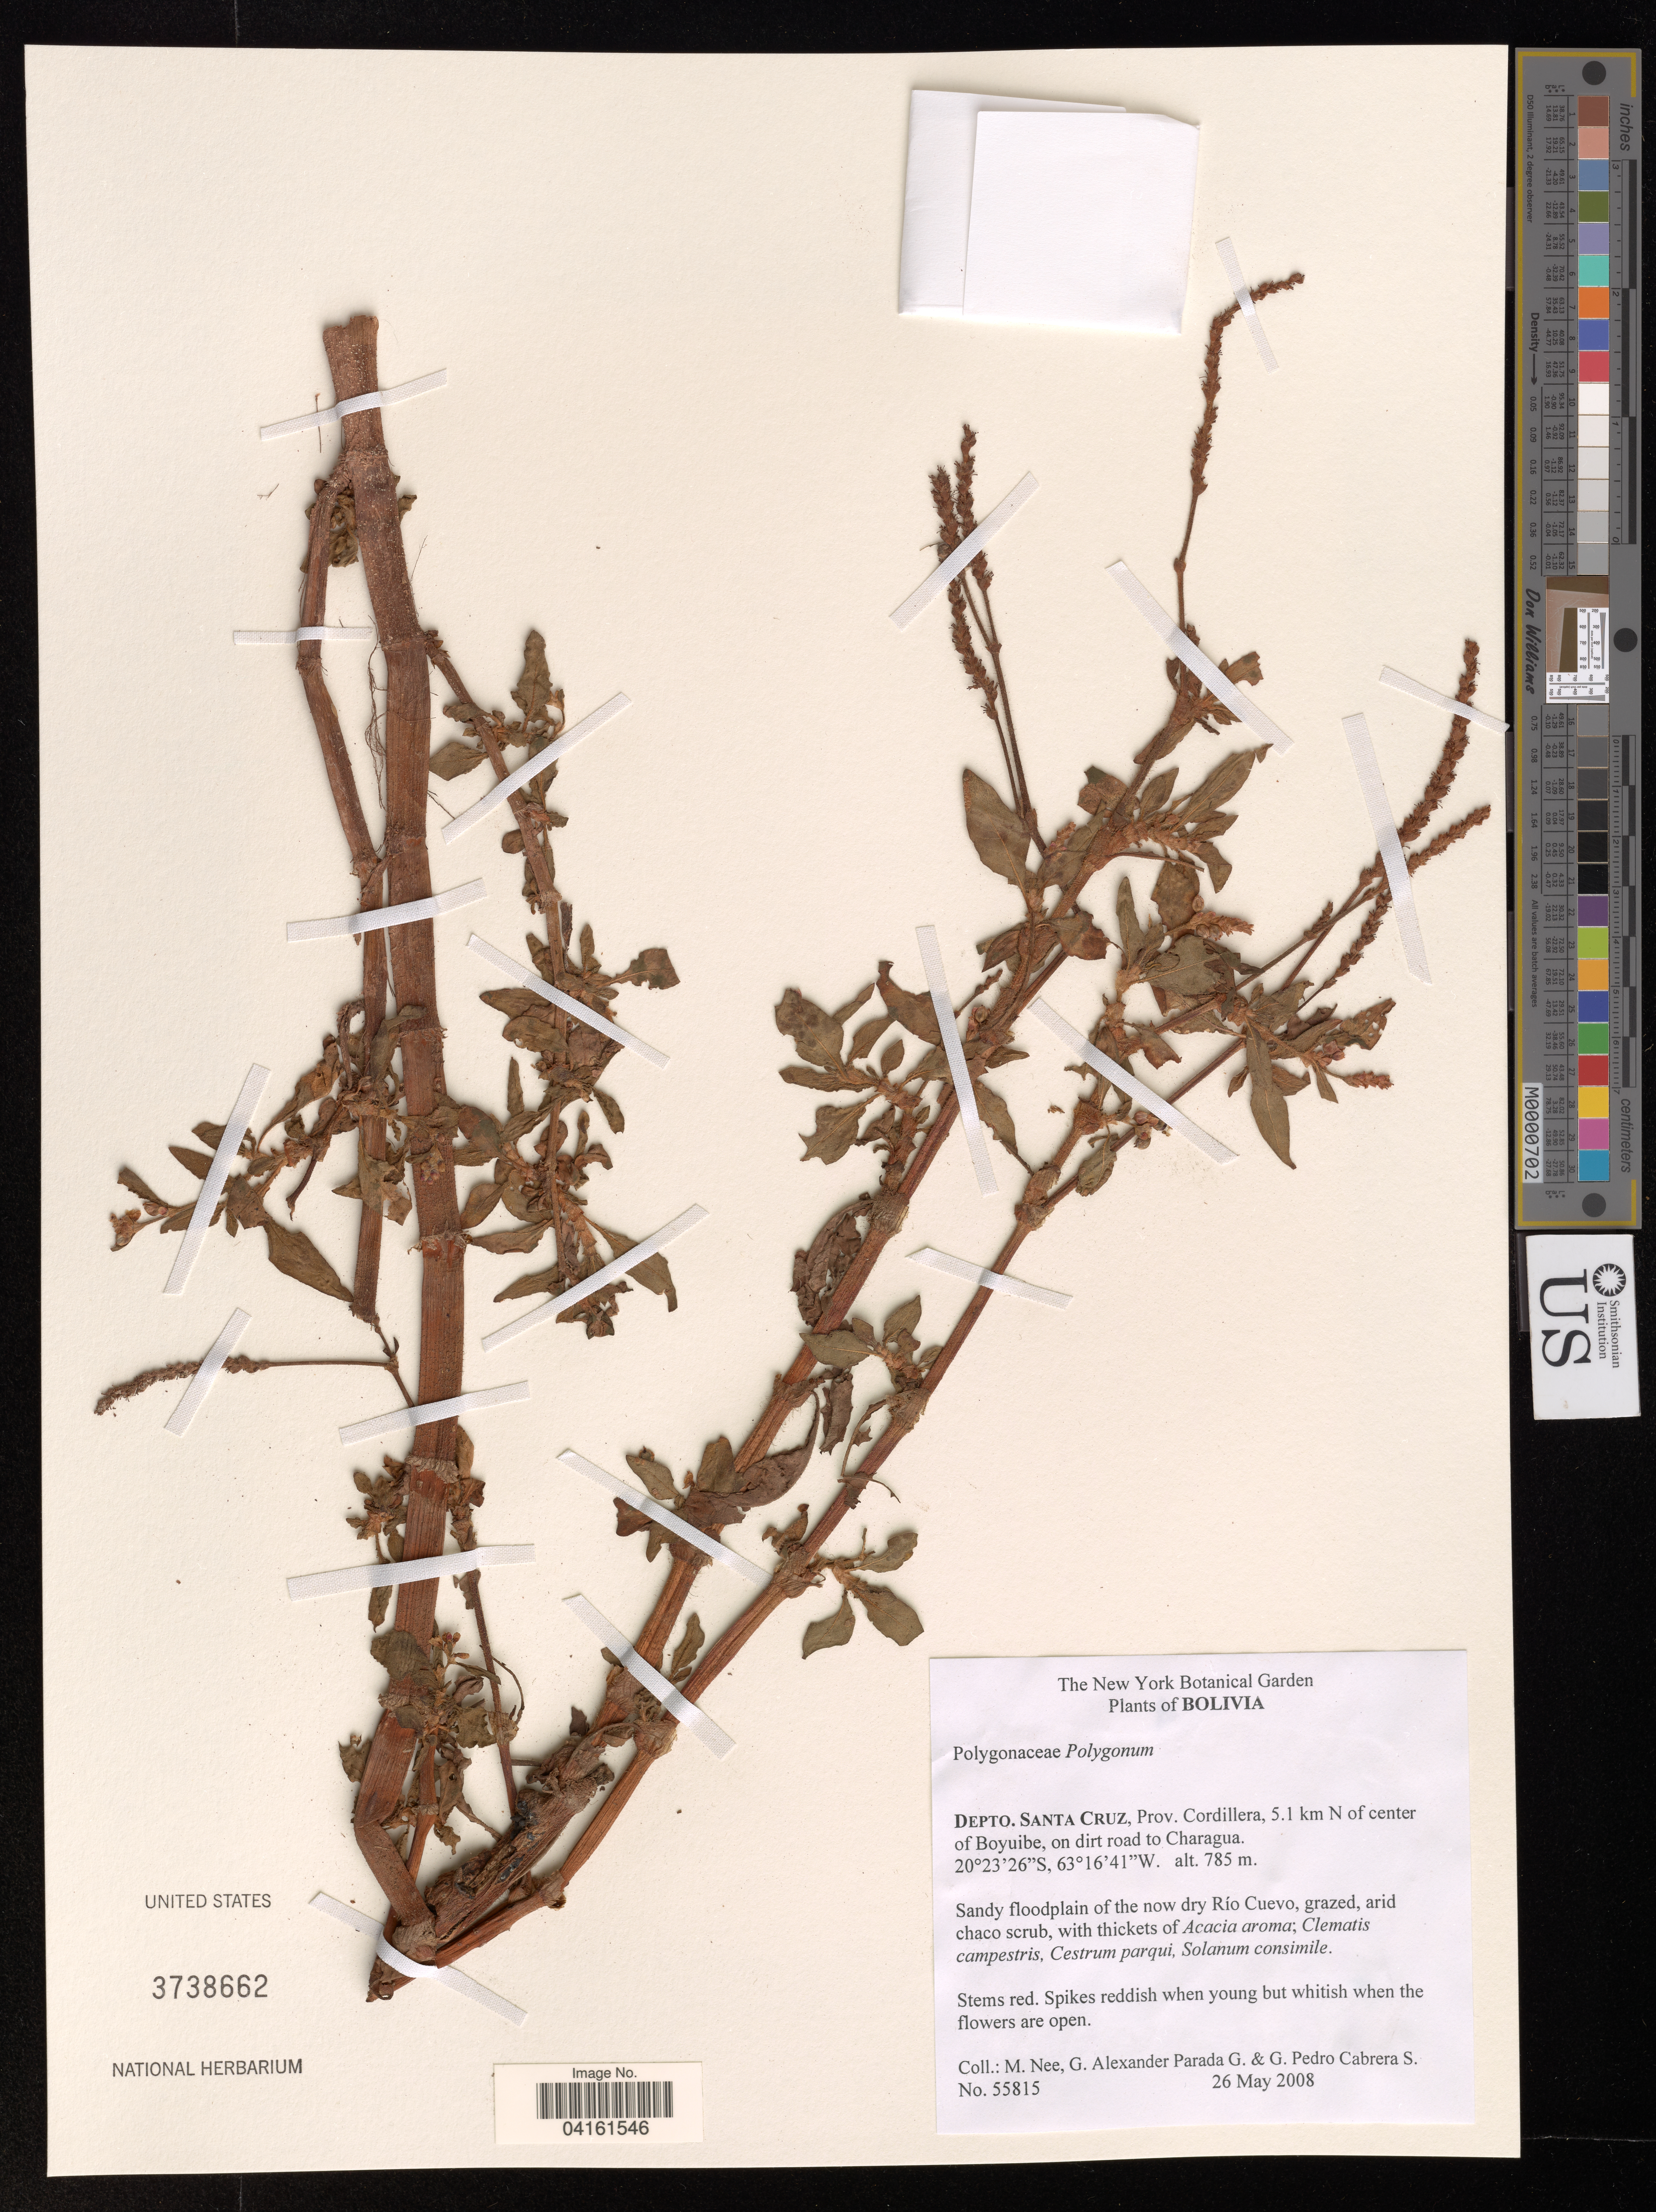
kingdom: Plantae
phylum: Tracheophyta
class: Magnoliopsida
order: Caryophyllales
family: Polygonaceae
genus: Polygonum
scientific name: Polygonum sp.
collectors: M. Nee & G. Cabrera S.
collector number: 55815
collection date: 2008-05-26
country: Bolivia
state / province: Santa Cruz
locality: Prov. Cordillera, 5.1 km N of center of Boyuibe, on dirt road to Charagua. Sandy floodplain of the now dry Río Cuevo.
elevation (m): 785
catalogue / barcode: US 3738662